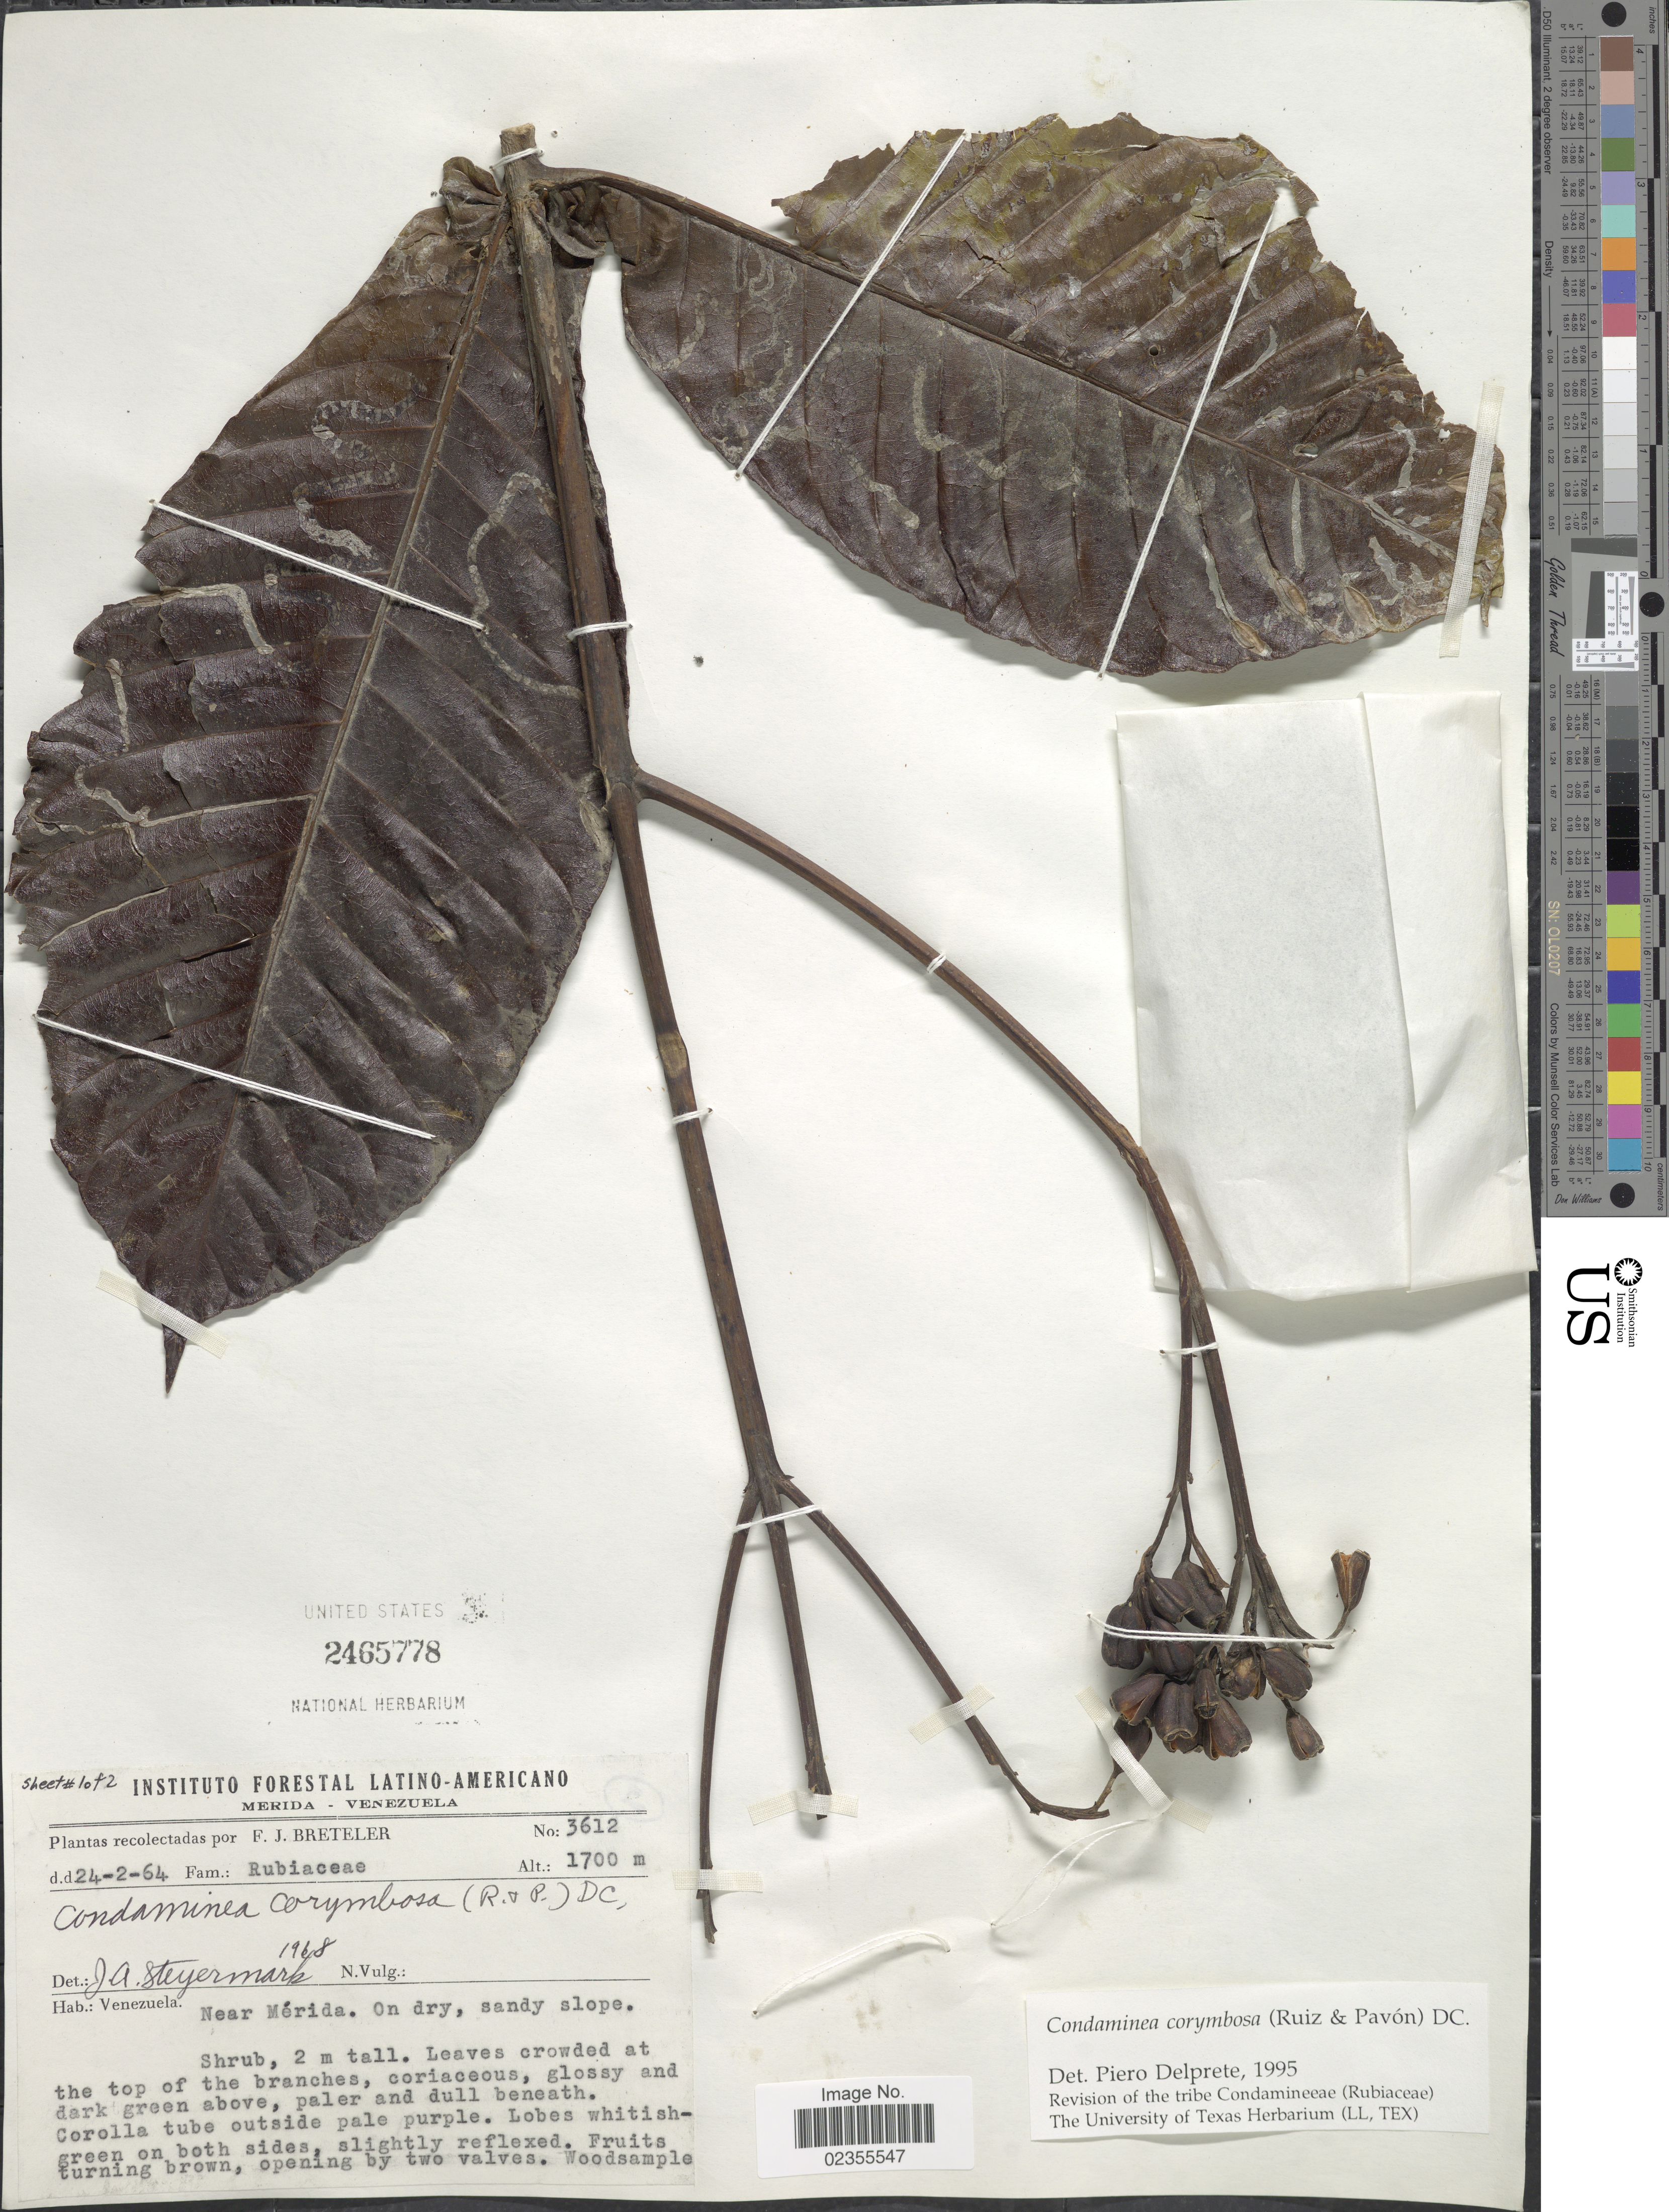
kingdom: Plantae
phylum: Tracheophyta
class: Magnoliopsida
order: Gentianales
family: Rubiaceae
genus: Condaminea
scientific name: Condaminea corymbosa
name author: (Ruiz & Pav.) DC.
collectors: F. J. Breteler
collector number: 3612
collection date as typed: Transcribed d/m/y: 24/2/64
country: Venezuela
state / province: Mérida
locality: Near Merida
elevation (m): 1700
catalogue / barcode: US 2465778